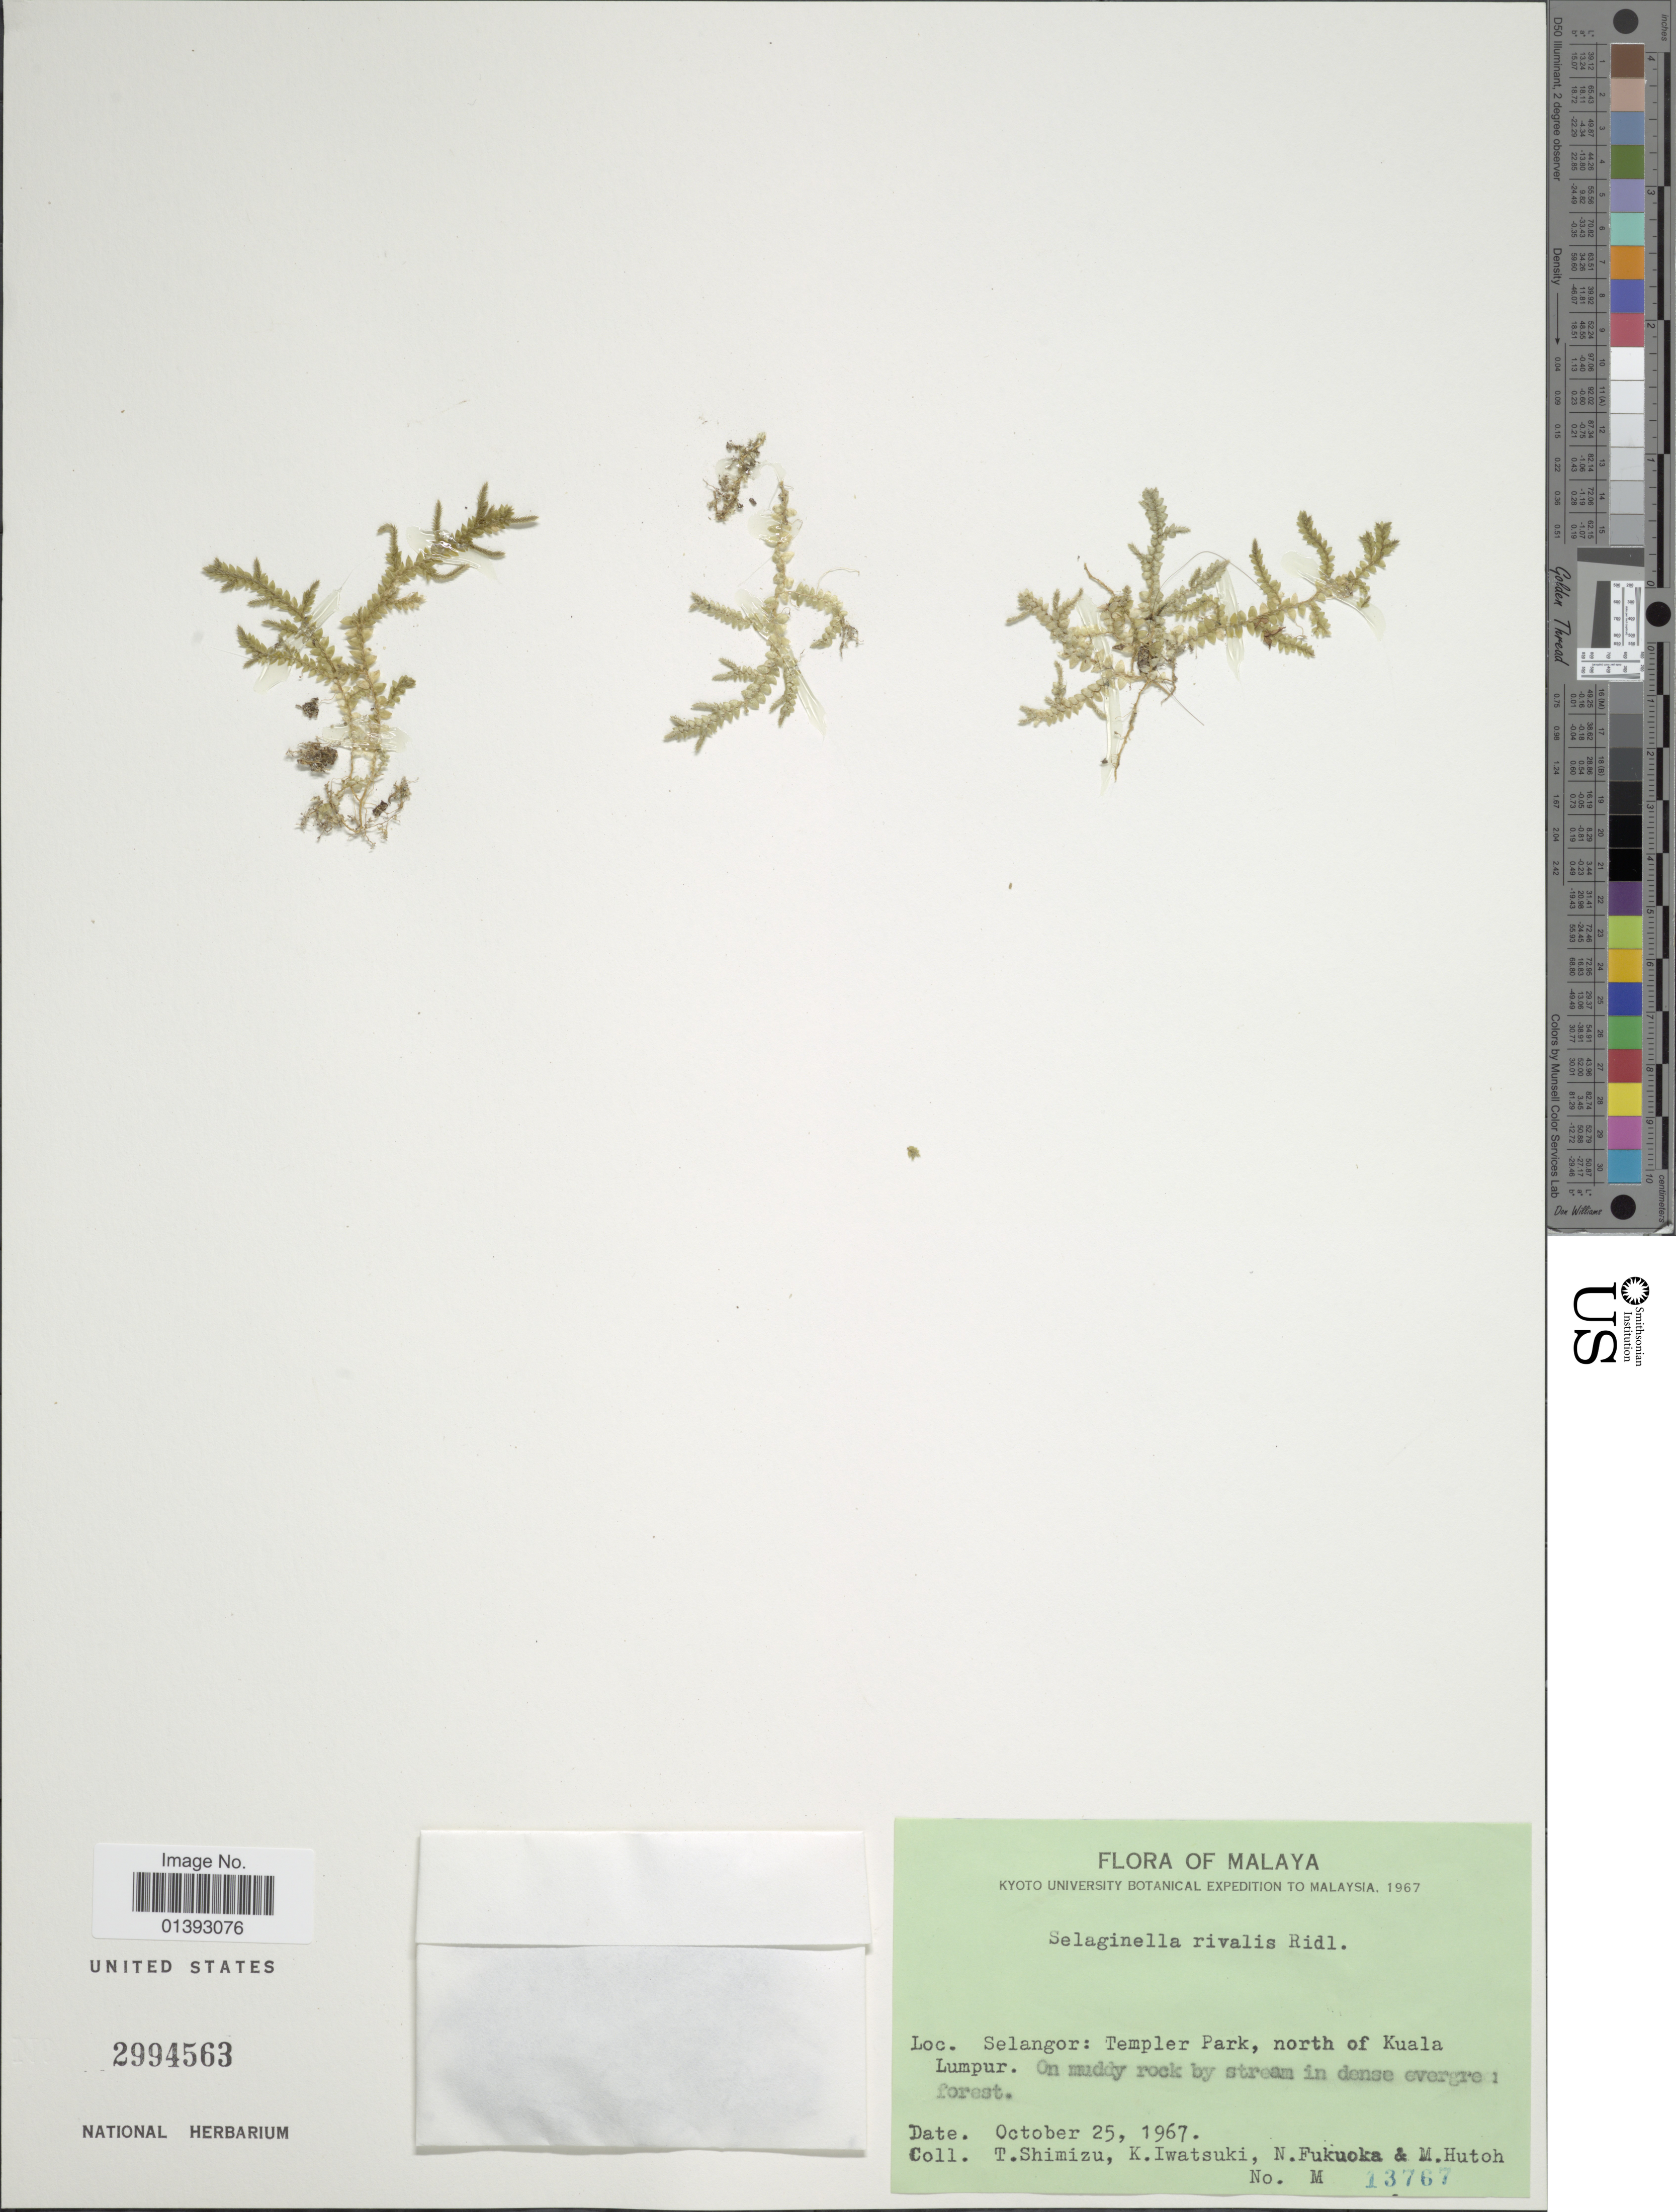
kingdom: Plantae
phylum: Tracheophyta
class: Lycopodiopsida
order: Selaginellales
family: Selaginellaceae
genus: Selaginella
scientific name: Selaginella rivalis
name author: Ridl.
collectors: T. Shimizu, Iwatsuki, N. Fukuoka & M. Hutoh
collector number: M13767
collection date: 1967-10-25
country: Malaysia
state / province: Selangor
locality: Templer Park, north of Kuala Lumpur, on muddy rock by stream in dense evergreen forest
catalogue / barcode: US 2994563